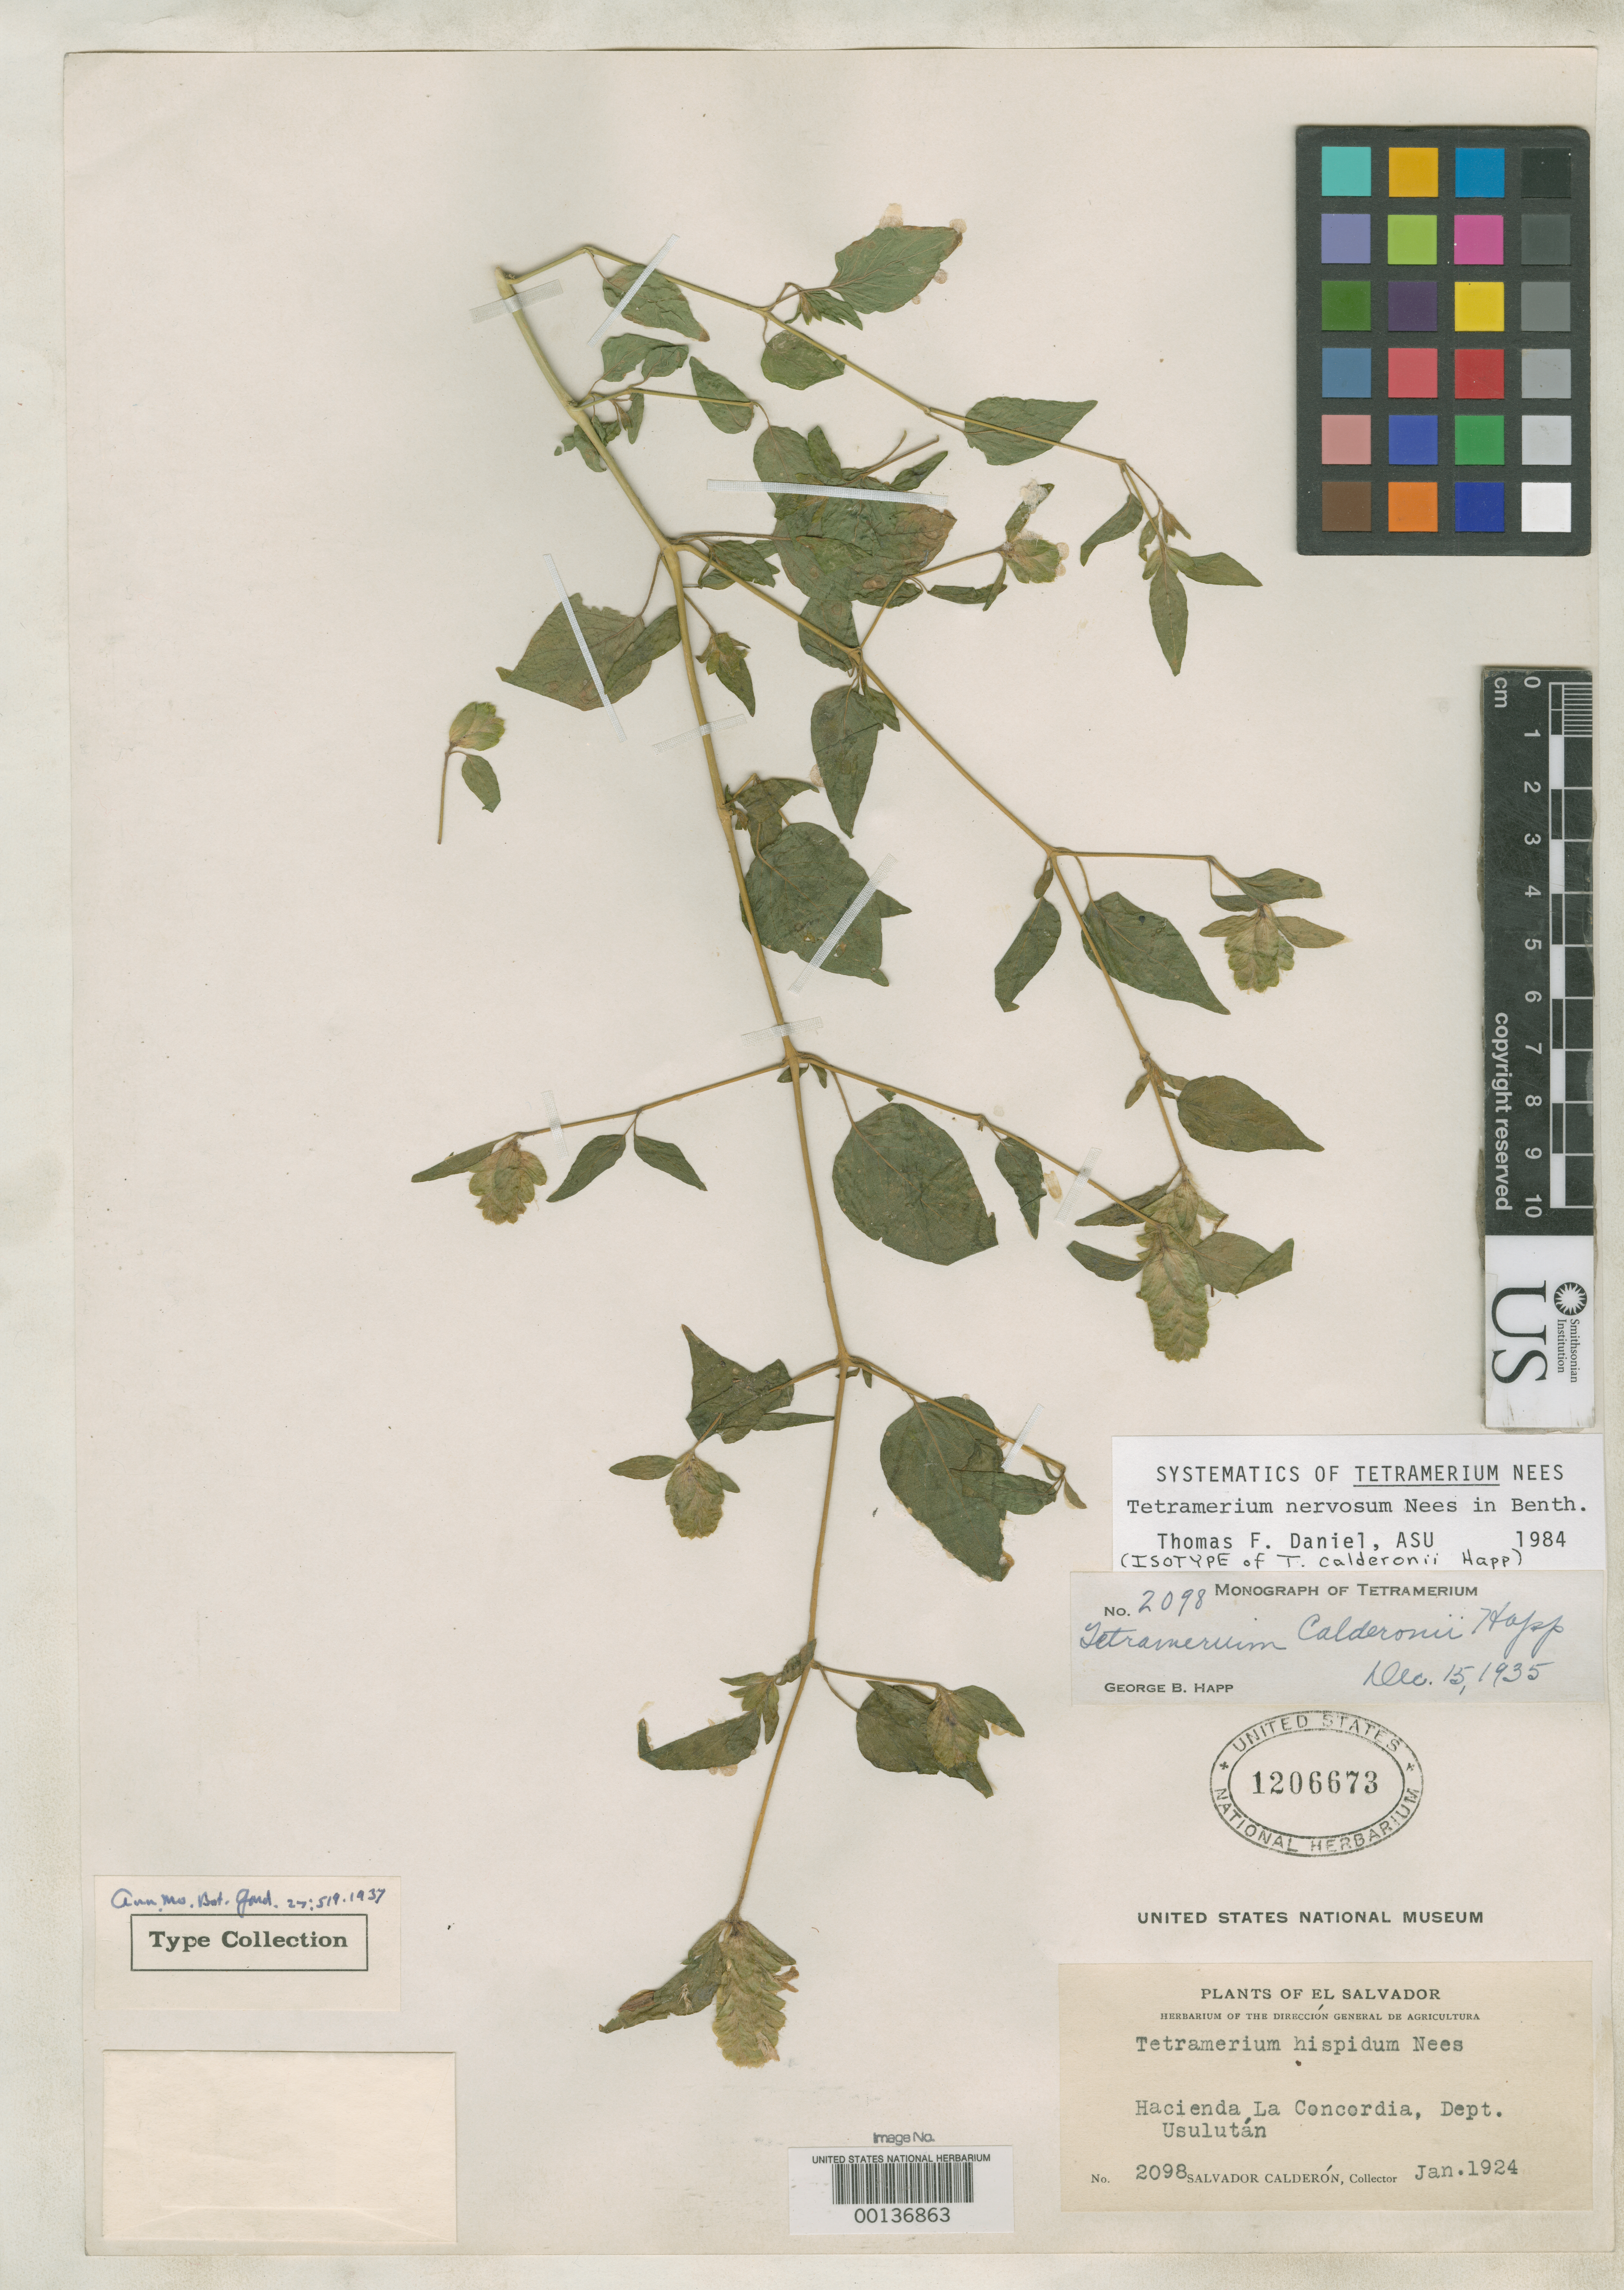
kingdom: Plantae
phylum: Tracheophyta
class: Magnoliopsida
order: Lamiales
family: Acanthaceae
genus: Tetramerium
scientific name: Tetramerium calderonii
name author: Happ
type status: Isotype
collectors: S. Calderón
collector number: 2098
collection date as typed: Jan 1924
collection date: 1924-01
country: El Salvador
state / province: Usulután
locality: Hacienda La Concordia.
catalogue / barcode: US 1206673